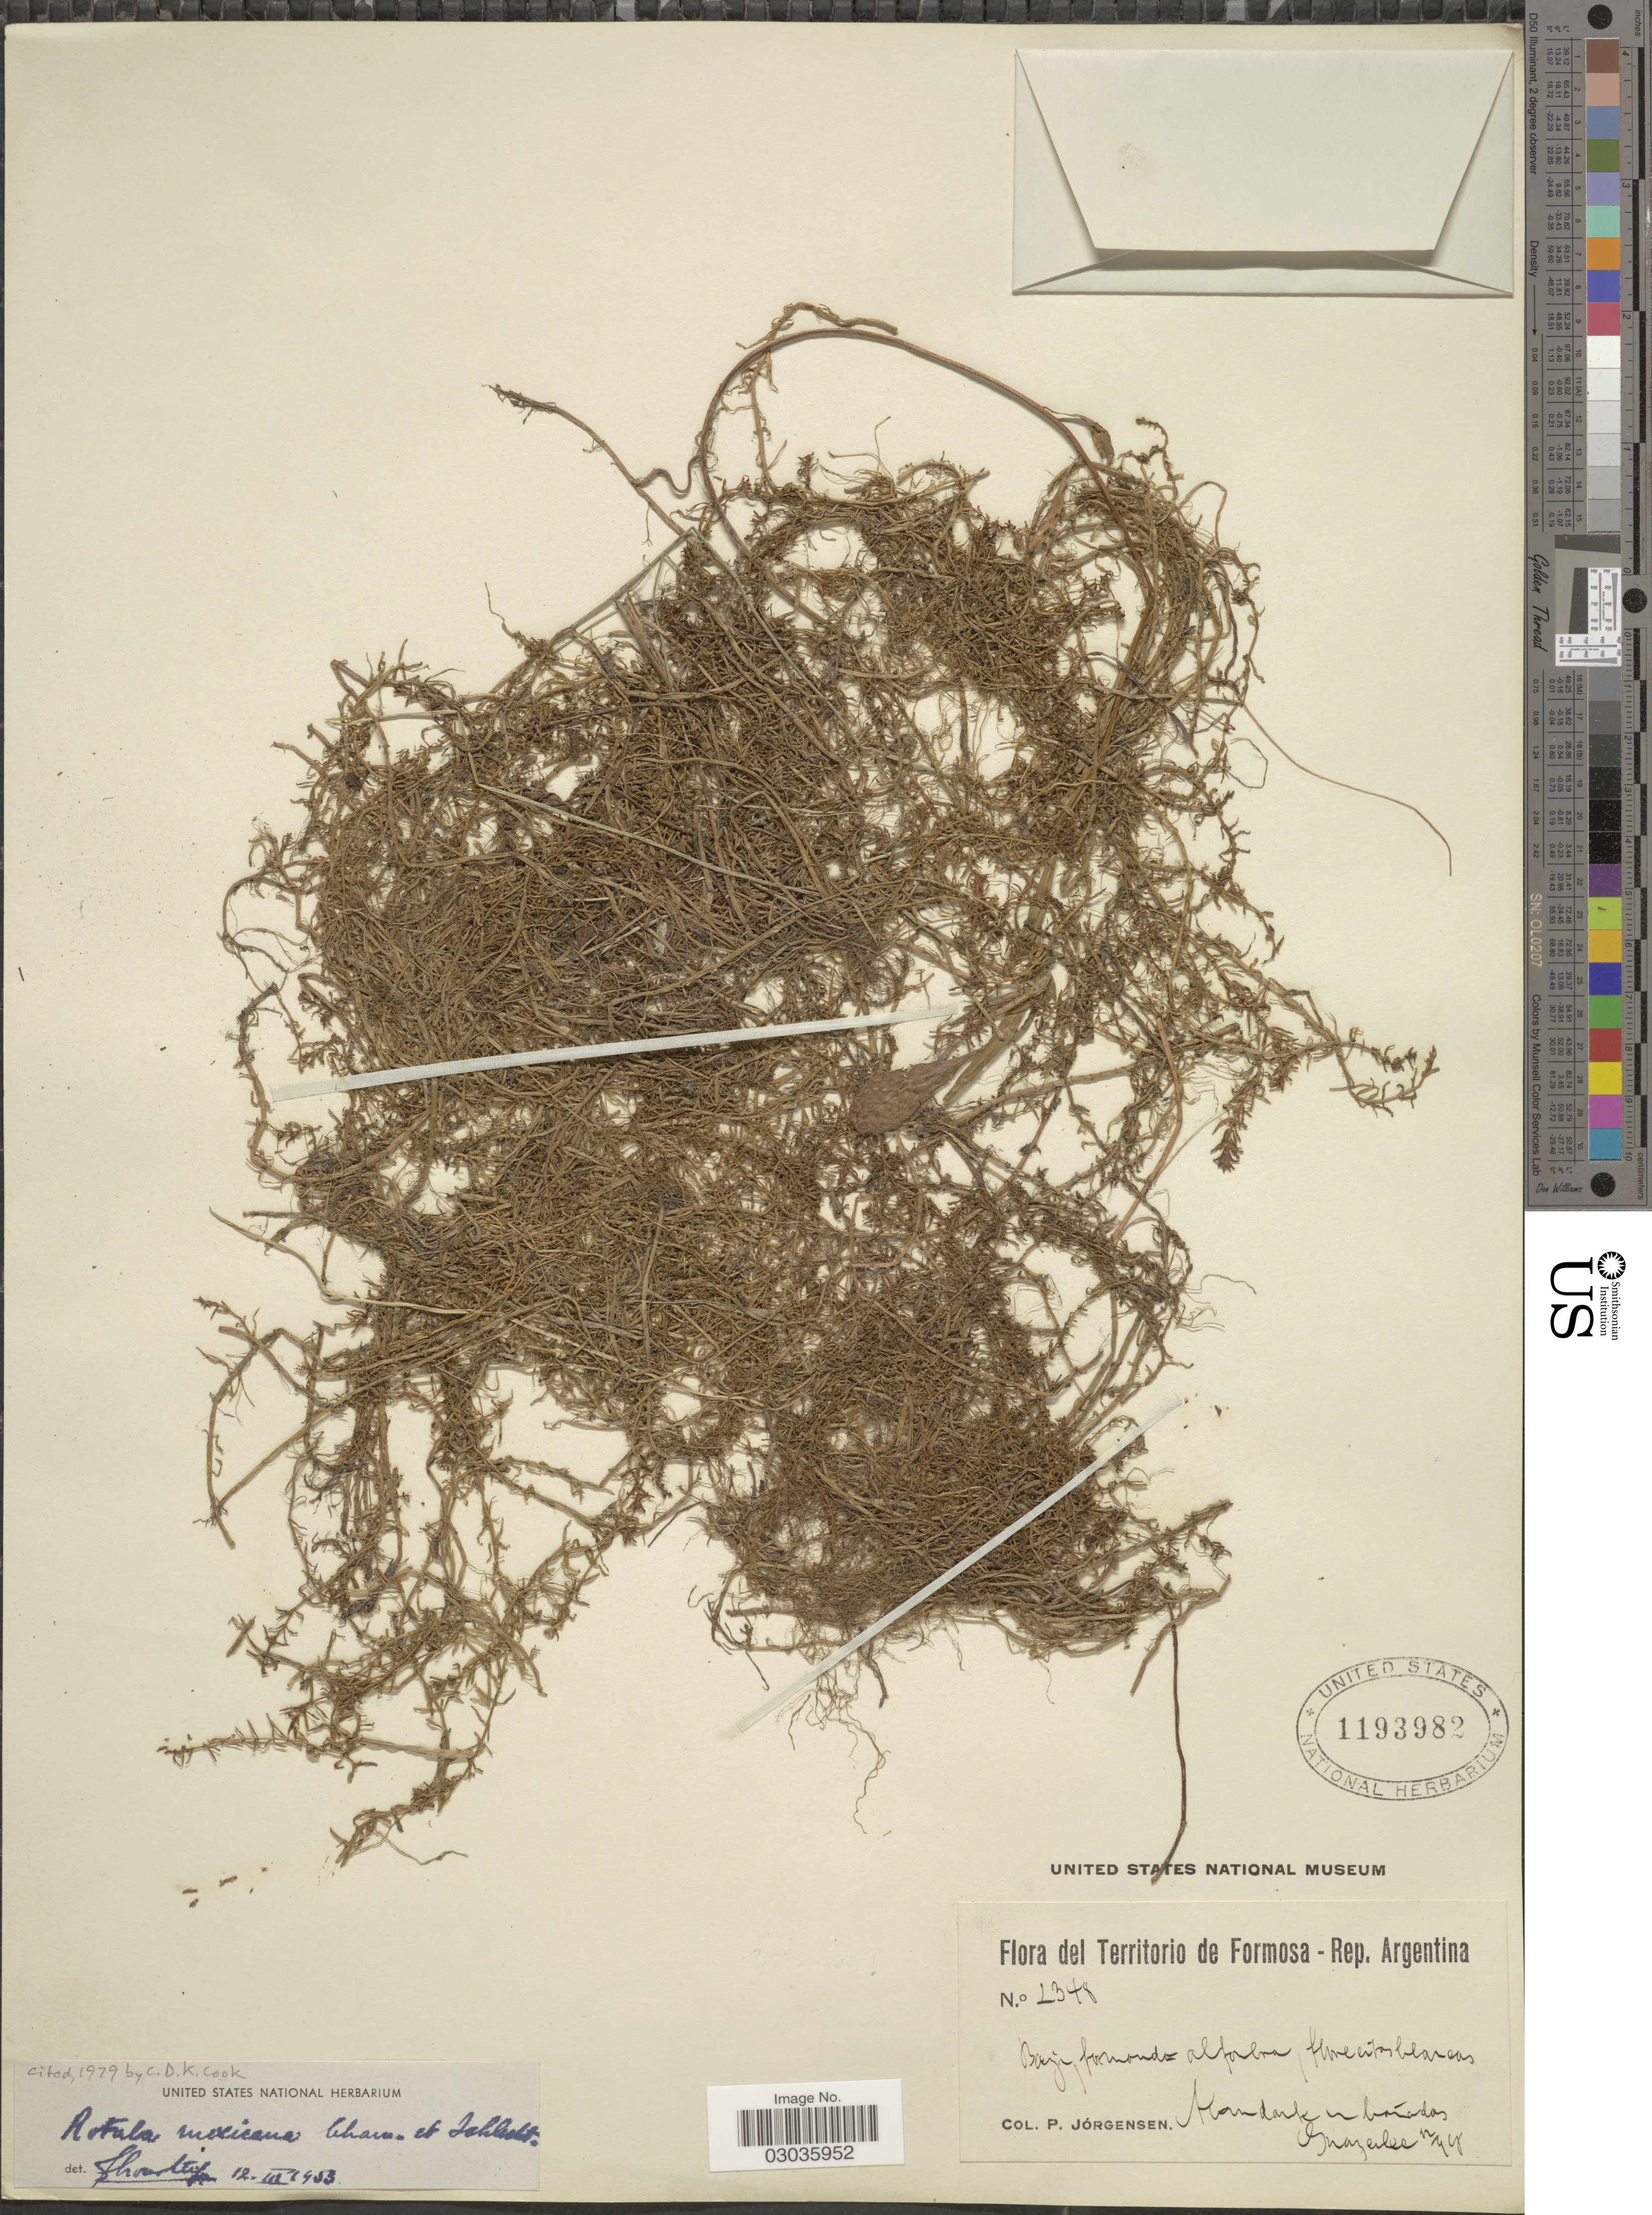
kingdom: Plantae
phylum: Tracheophyta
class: Magnoliopsida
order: Myrtales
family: Lythraceae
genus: Rotala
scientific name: Rotala mexicana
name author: Cham. & Schltdl.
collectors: P. Jörgensen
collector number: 2348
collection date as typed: Transcribed d/m/y: /12/99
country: Argentina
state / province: Formosa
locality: Territorio de Formosa, Guaycolec.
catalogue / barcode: US 1193982